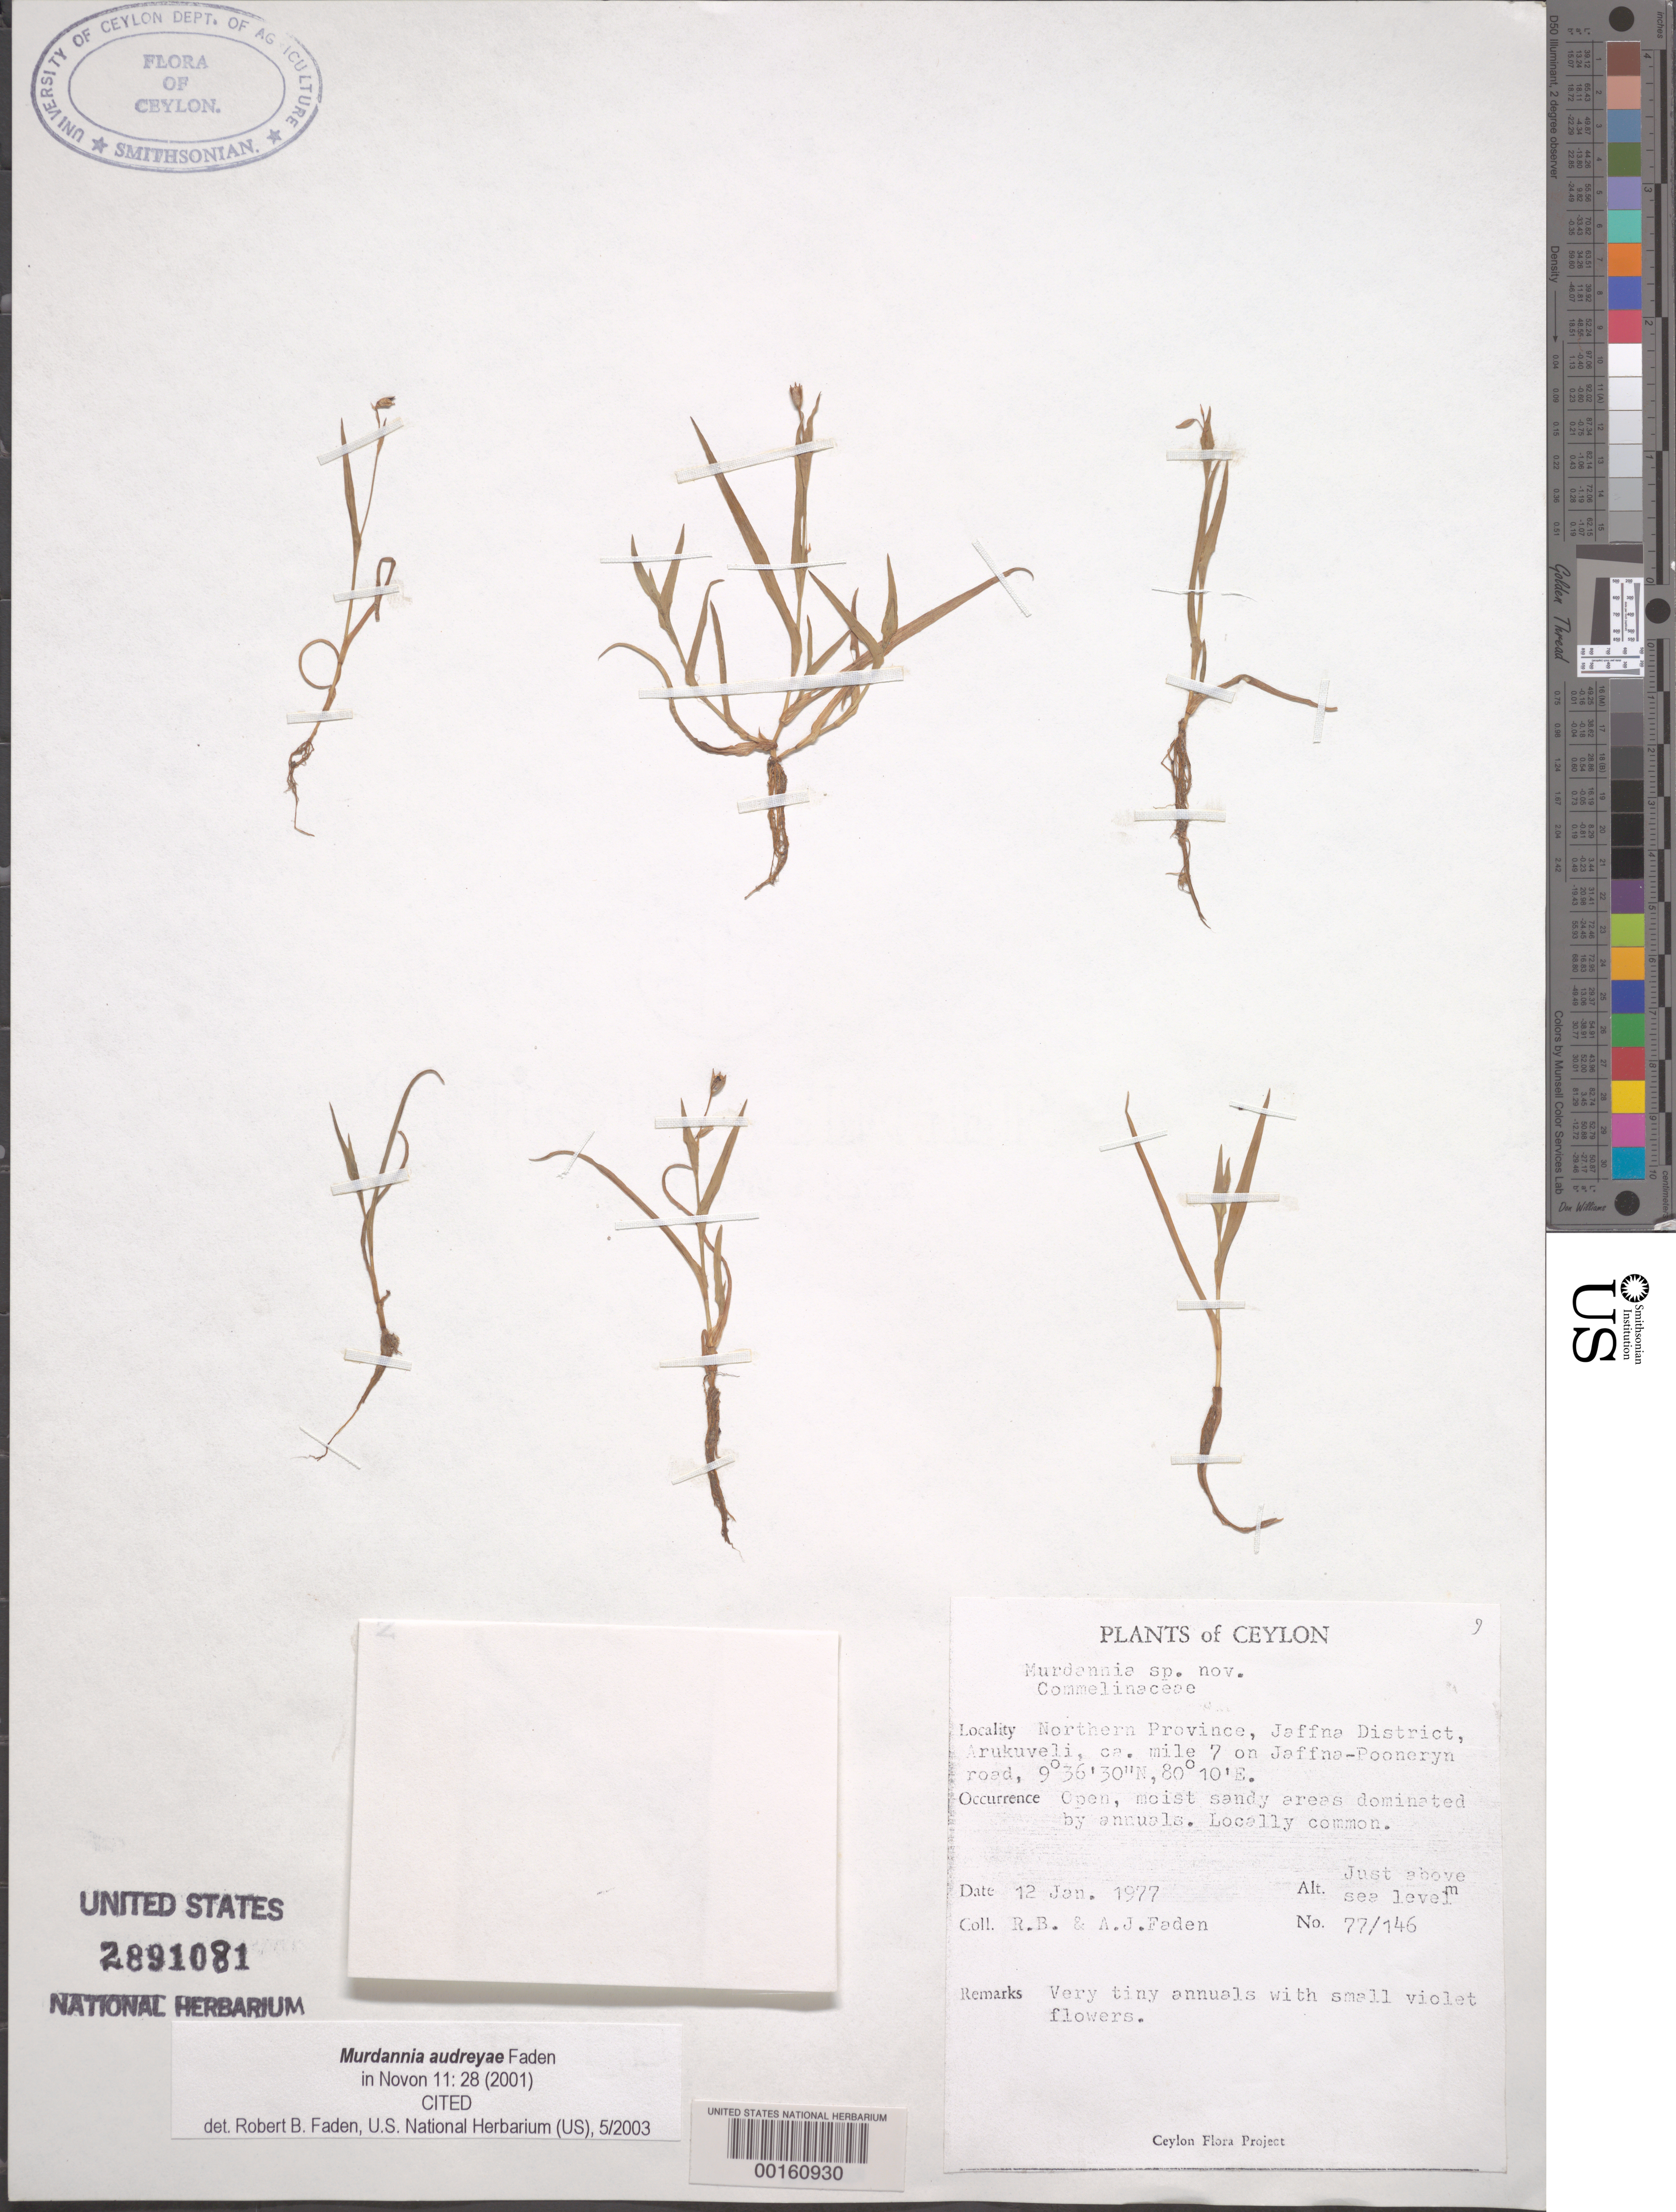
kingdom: Plantae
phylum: Tracheophyta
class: Liliopsida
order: Commelinales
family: Commelinaceae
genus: Murdannia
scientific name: Murdannia sp.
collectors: R. B. Faden & A. J. Faden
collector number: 77/146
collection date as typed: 12 Jan 1977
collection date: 1977-01-12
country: Sri Lanka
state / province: Northern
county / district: Jaffna Dist.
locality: Arukuveli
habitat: Open, moist sandy areas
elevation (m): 1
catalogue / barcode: US 2891081